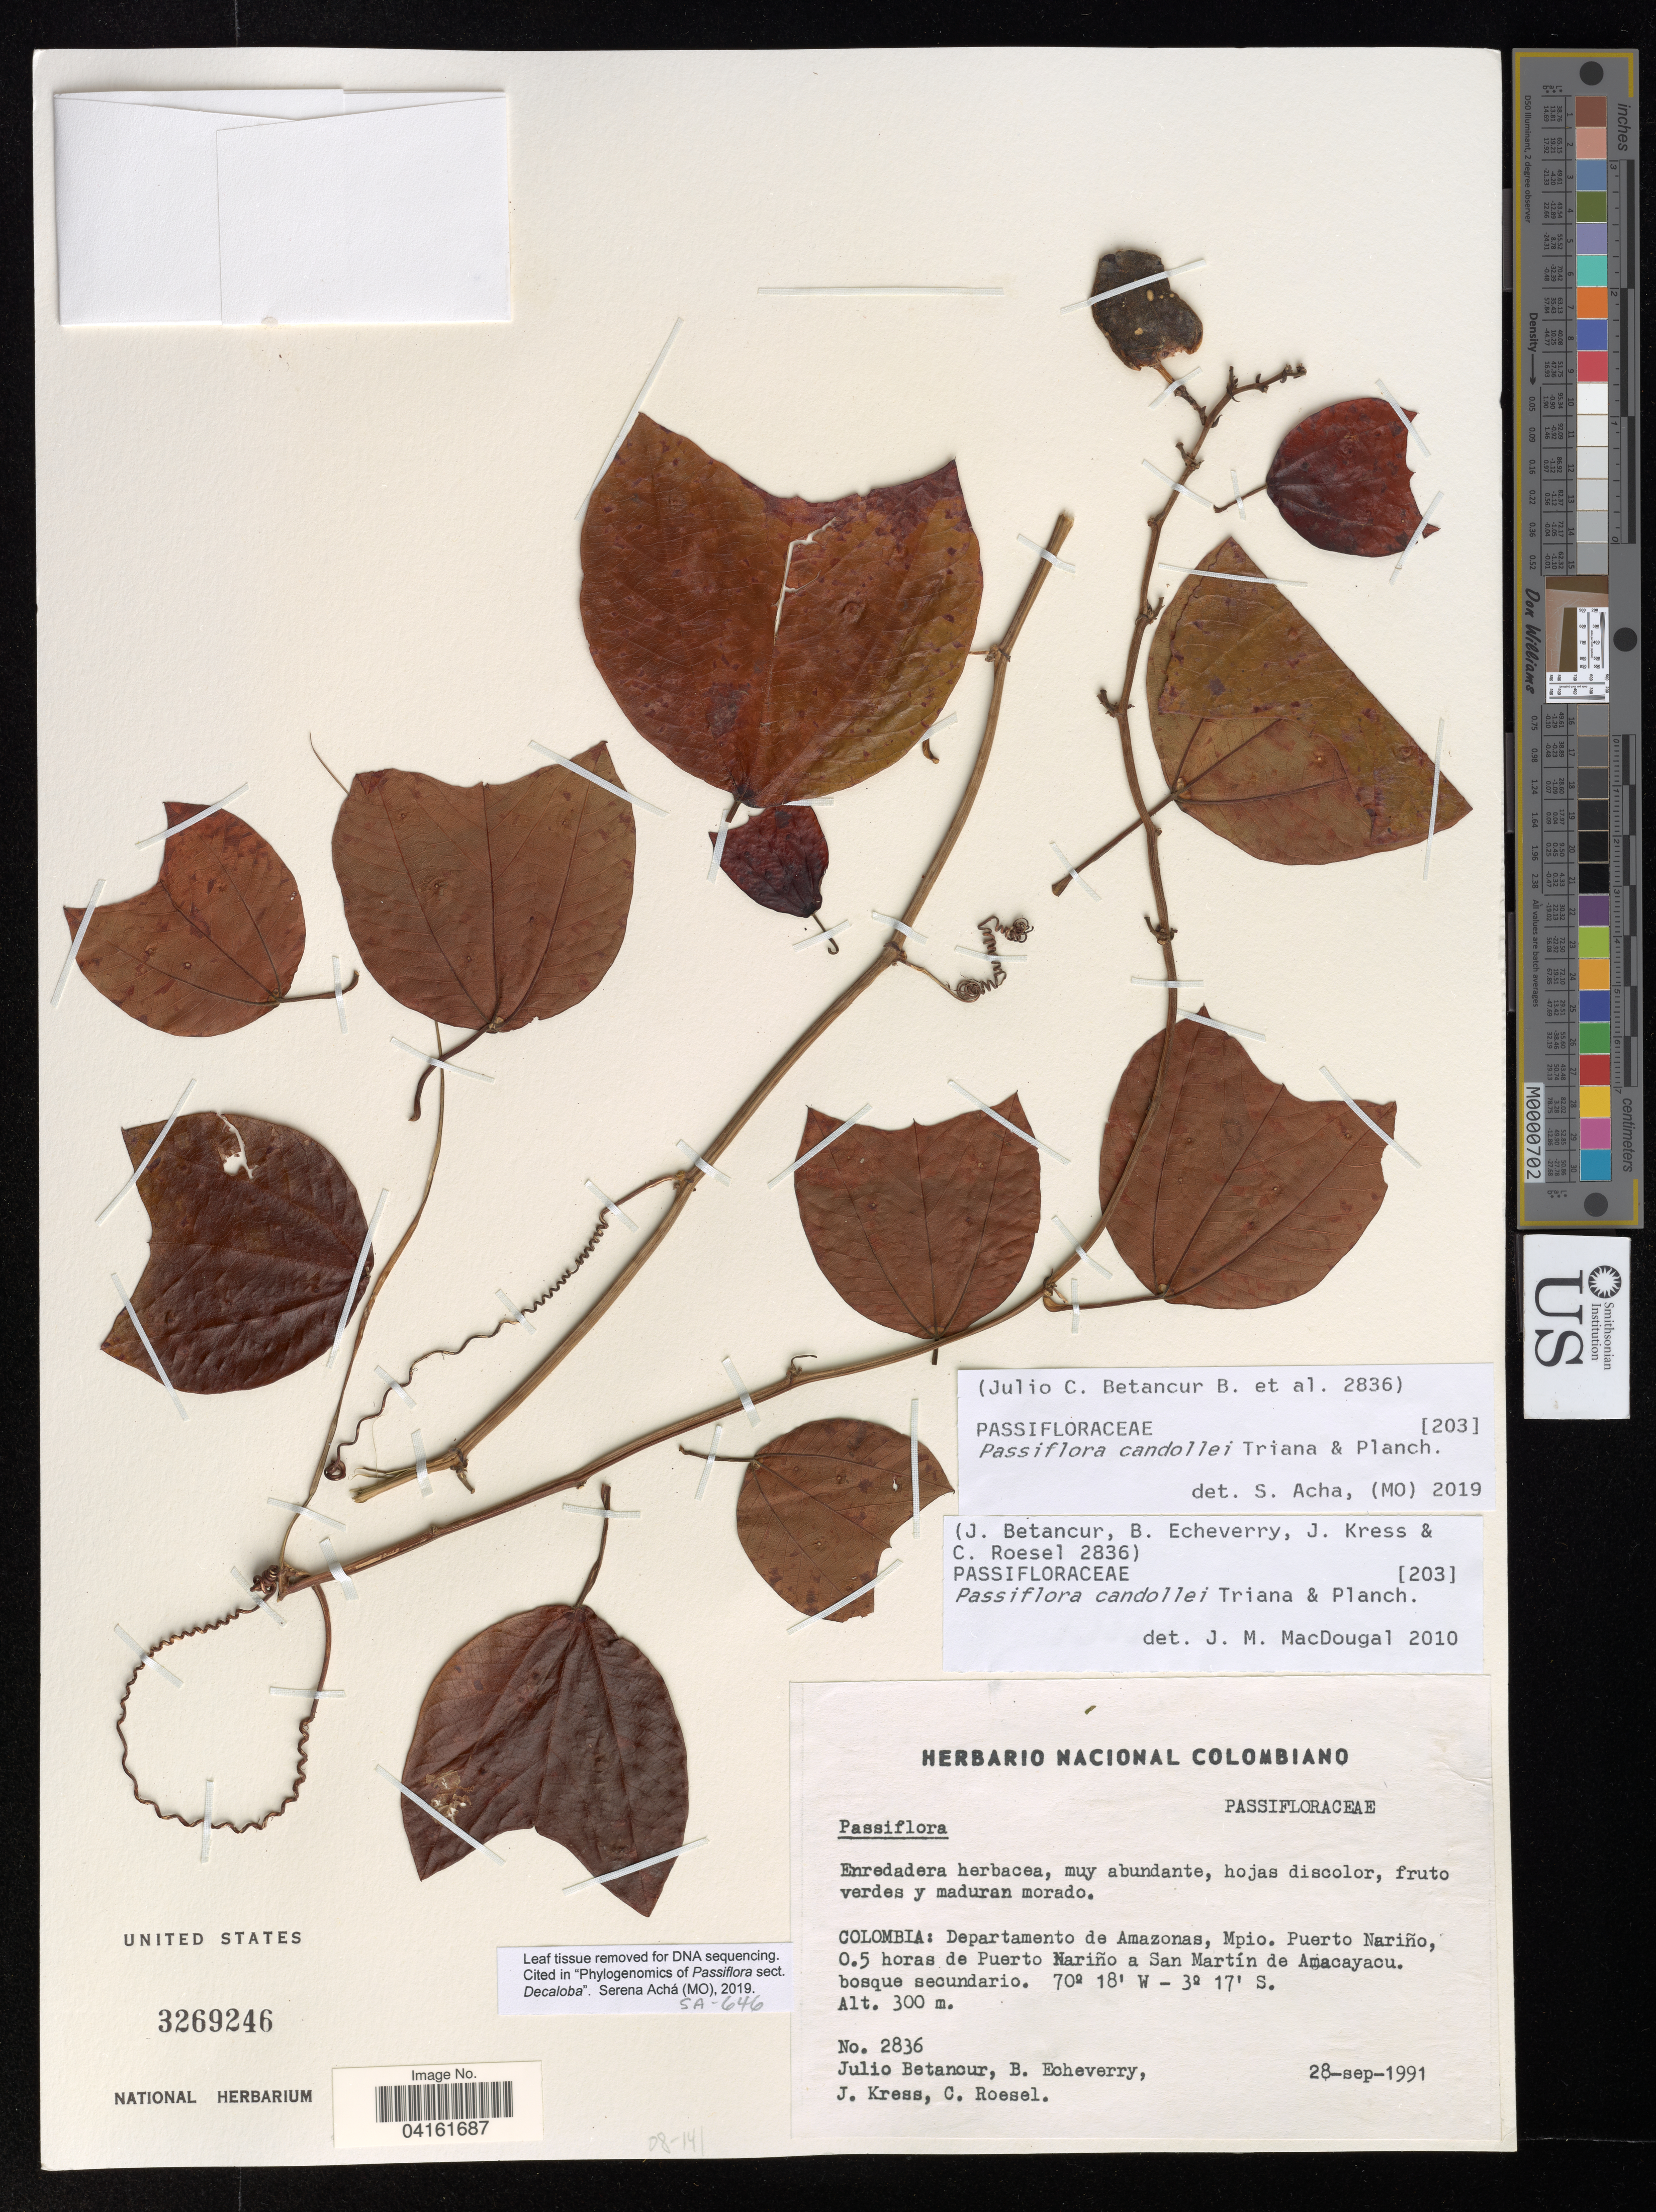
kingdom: Plantae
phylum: Tracheophyta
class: Magnoliopsida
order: Malpighiales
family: Passifloraceae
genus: Passiflora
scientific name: Passiflora candollei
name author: Triana & Planch.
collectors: J. C. Betancur, B. Echeverry, J. Kress & C. Roesel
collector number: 2836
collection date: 1991-09-28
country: Colombia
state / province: Amazonas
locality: Mpio. Puerto Nariño, 0.5 horas de Puerto Nariño a San Martín de Amacayacu.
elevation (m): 300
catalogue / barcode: US 3269246